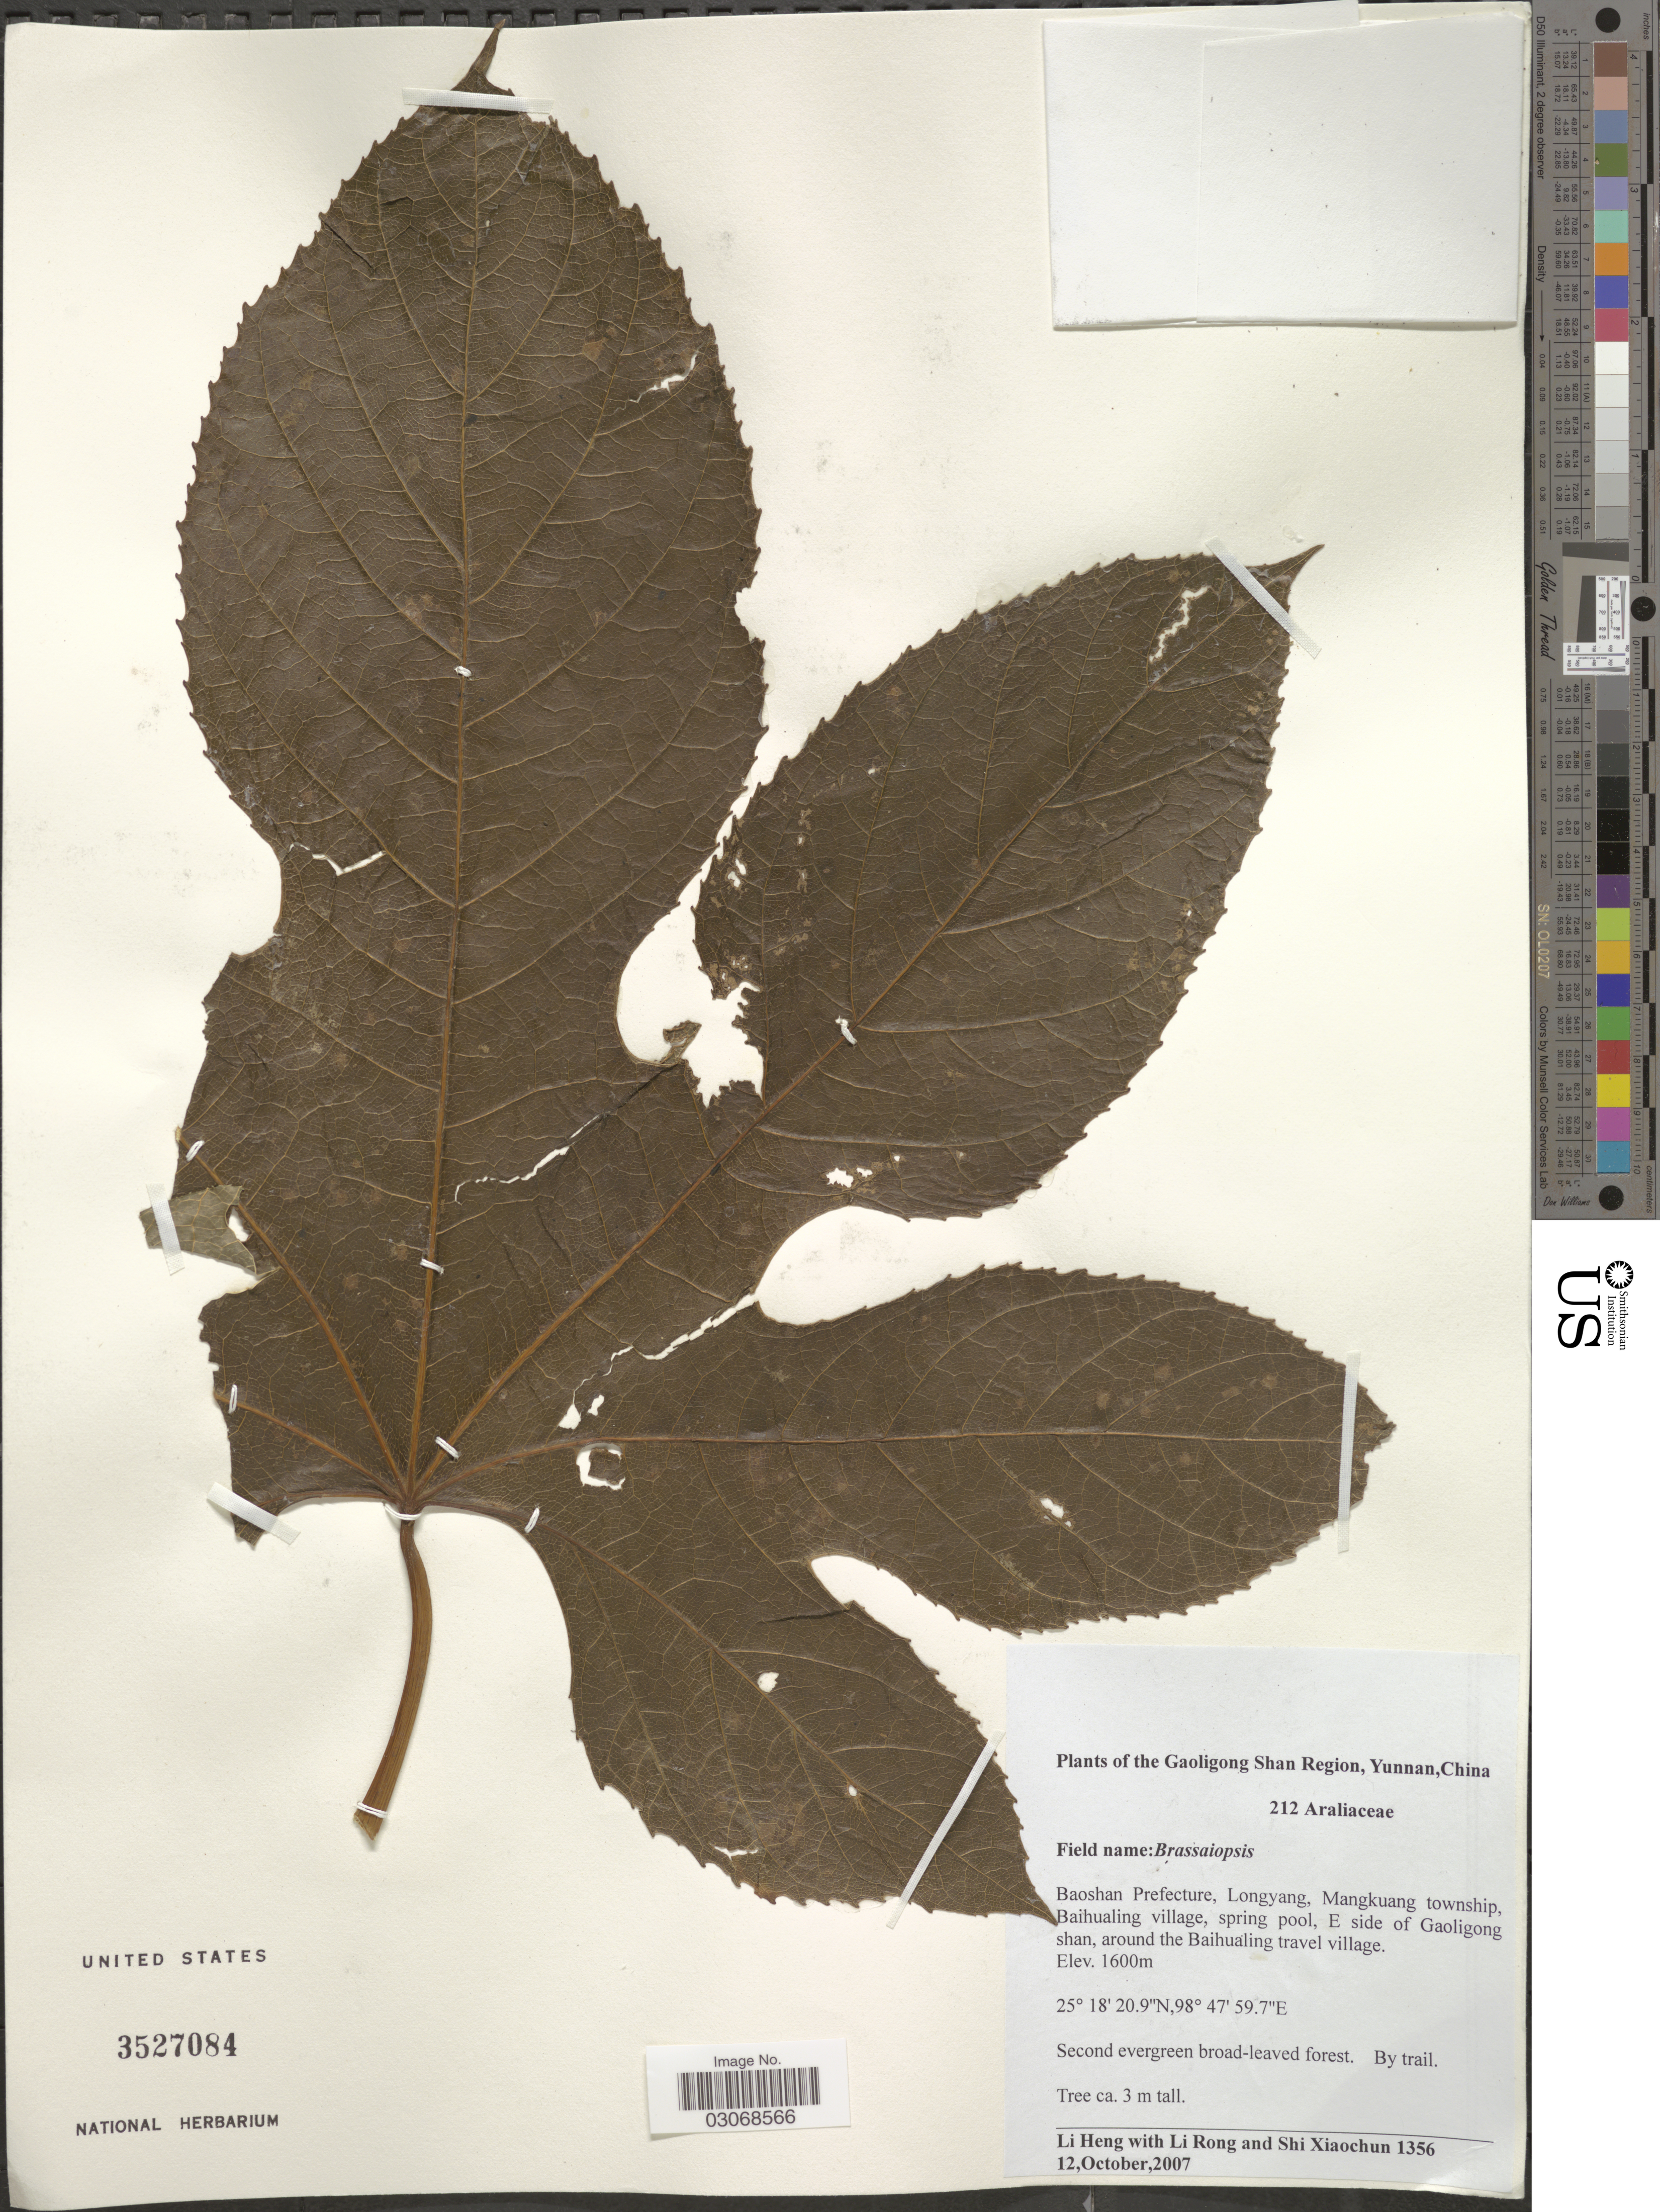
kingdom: Plantae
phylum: Tracheophyta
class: Magnoliopsida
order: Apiales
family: Araliaceae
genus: Brassaiopsis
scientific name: Brassaiopsis sp.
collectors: L. Heng, R. Li & X. C. Shi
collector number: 1356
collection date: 2007-10-12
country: China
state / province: Yunnan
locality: The Gaoligong Shan Region, Baoshan Prefecture, Longyang, Mangkuang township, Baihualing village, spring pool, E side of Gaoligong shan, around the Baihualing travel village.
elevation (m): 1600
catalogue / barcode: US 3527084